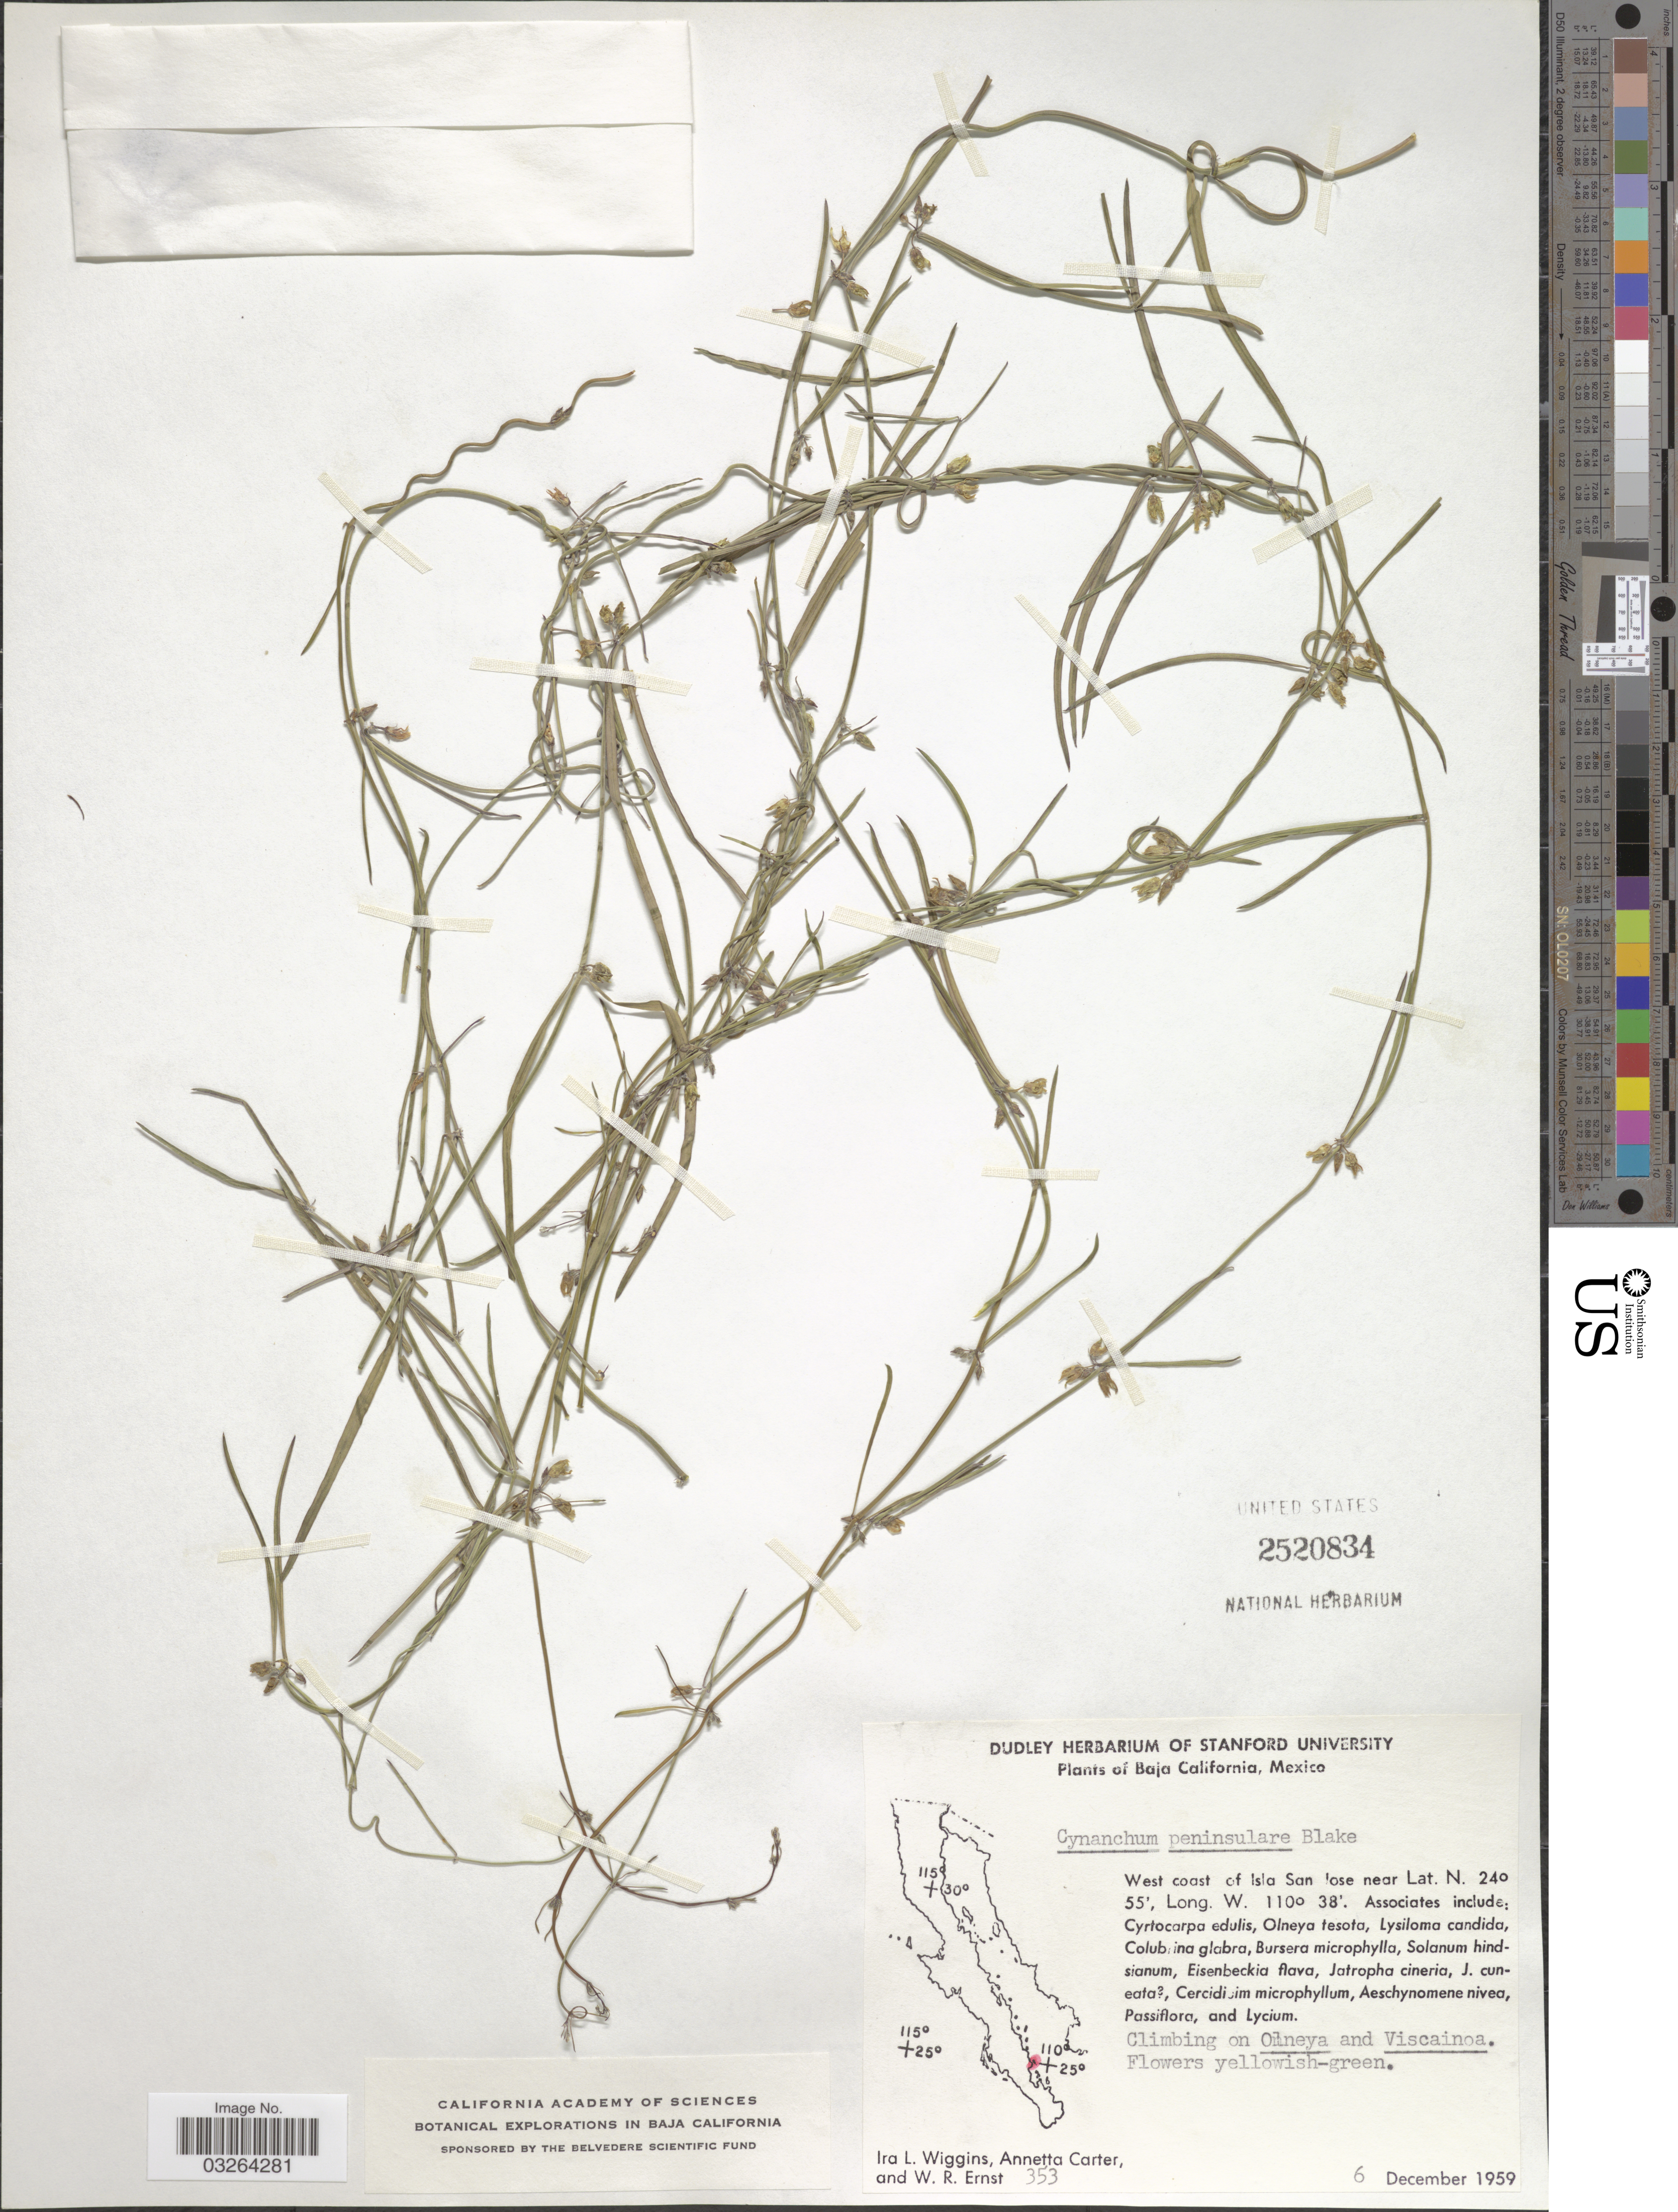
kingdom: Plantae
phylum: Tracheophyta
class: Magnoliopsida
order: Gentianales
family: Apocynaceae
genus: Cynanchum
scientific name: Cynanchum peninsulare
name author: S.F. Blake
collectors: I. L. Wiggins, A. Carter & W. R. Ernst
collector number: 353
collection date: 1959-12-06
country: Mexico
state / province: Baja California Sur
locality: West coast of Isla San Jose.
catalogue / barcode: US 2520834